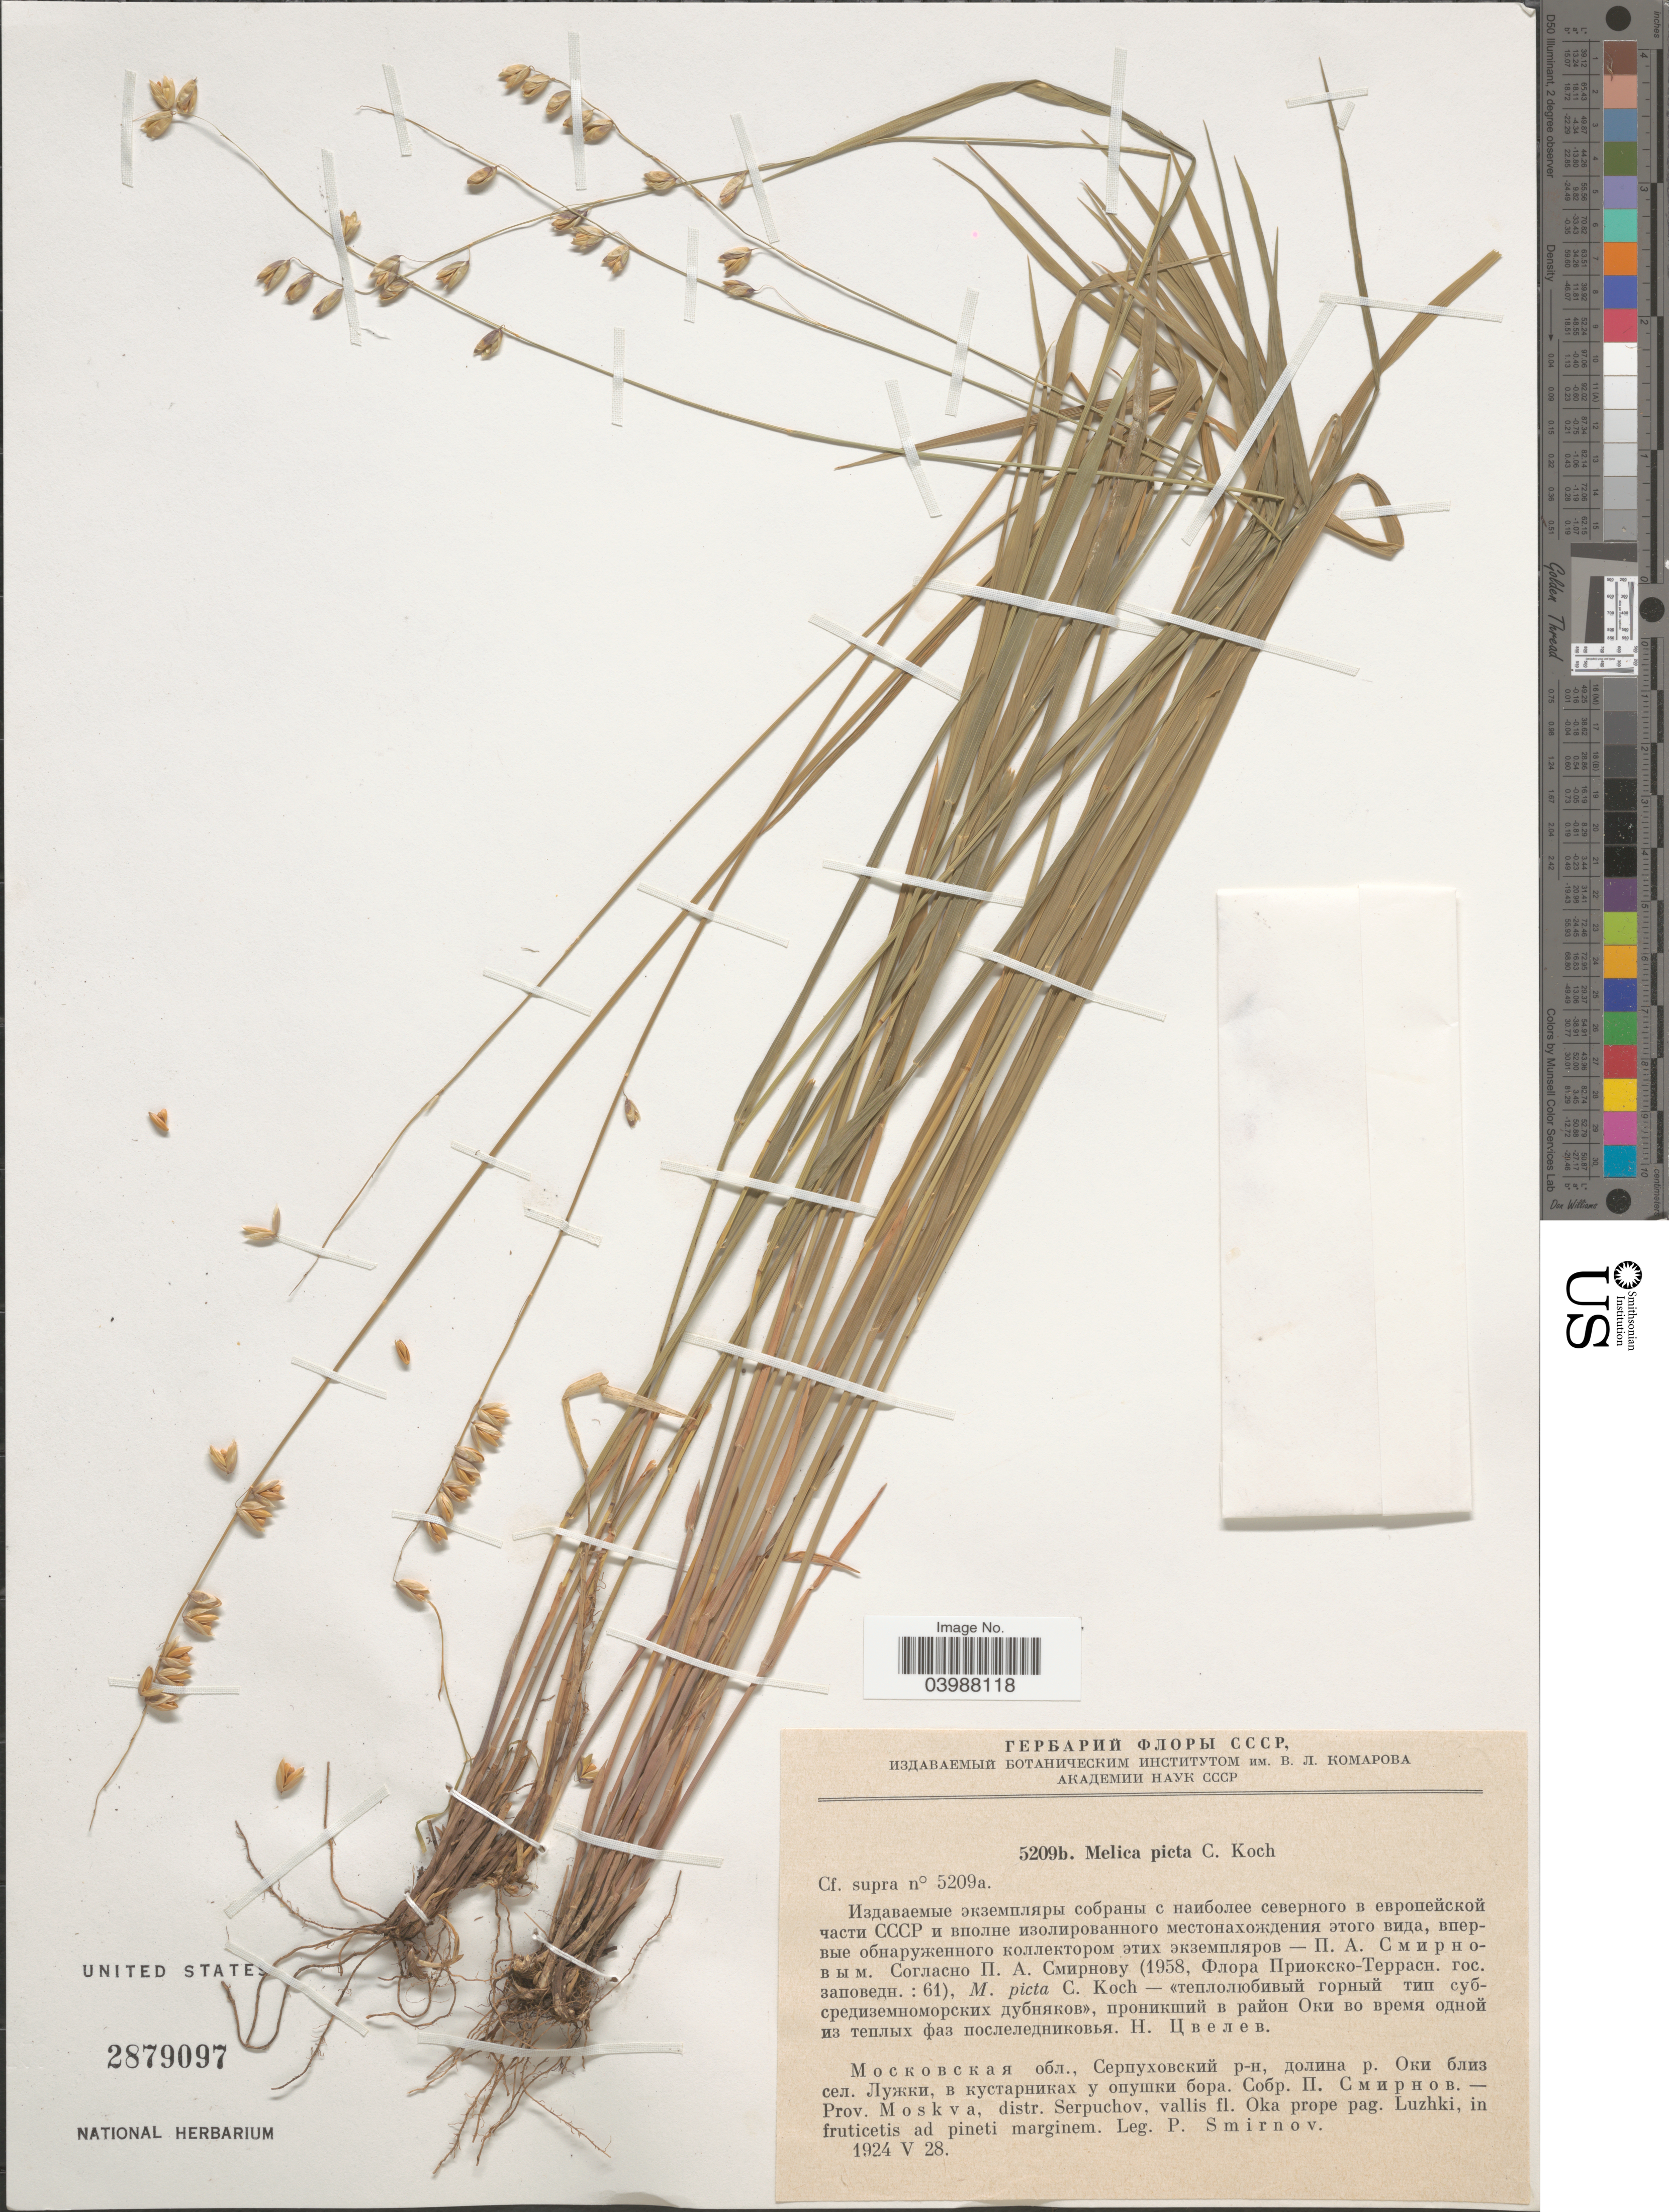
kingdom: Plantae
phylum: Tracheophyta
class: Liliopsida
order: Poales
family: Poaceae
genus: Melica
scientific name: Melica picta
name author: K. Koch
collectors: P. Smirnov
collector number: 5209b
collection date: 1924-05-28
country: Russian Federation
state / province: Moscow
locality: Prov. Moskva, distr. Serpuchov, vallis fl. Oka prope pag. Luzhki, in fruticetis ad pineti marginem.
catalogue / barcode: US 2879097